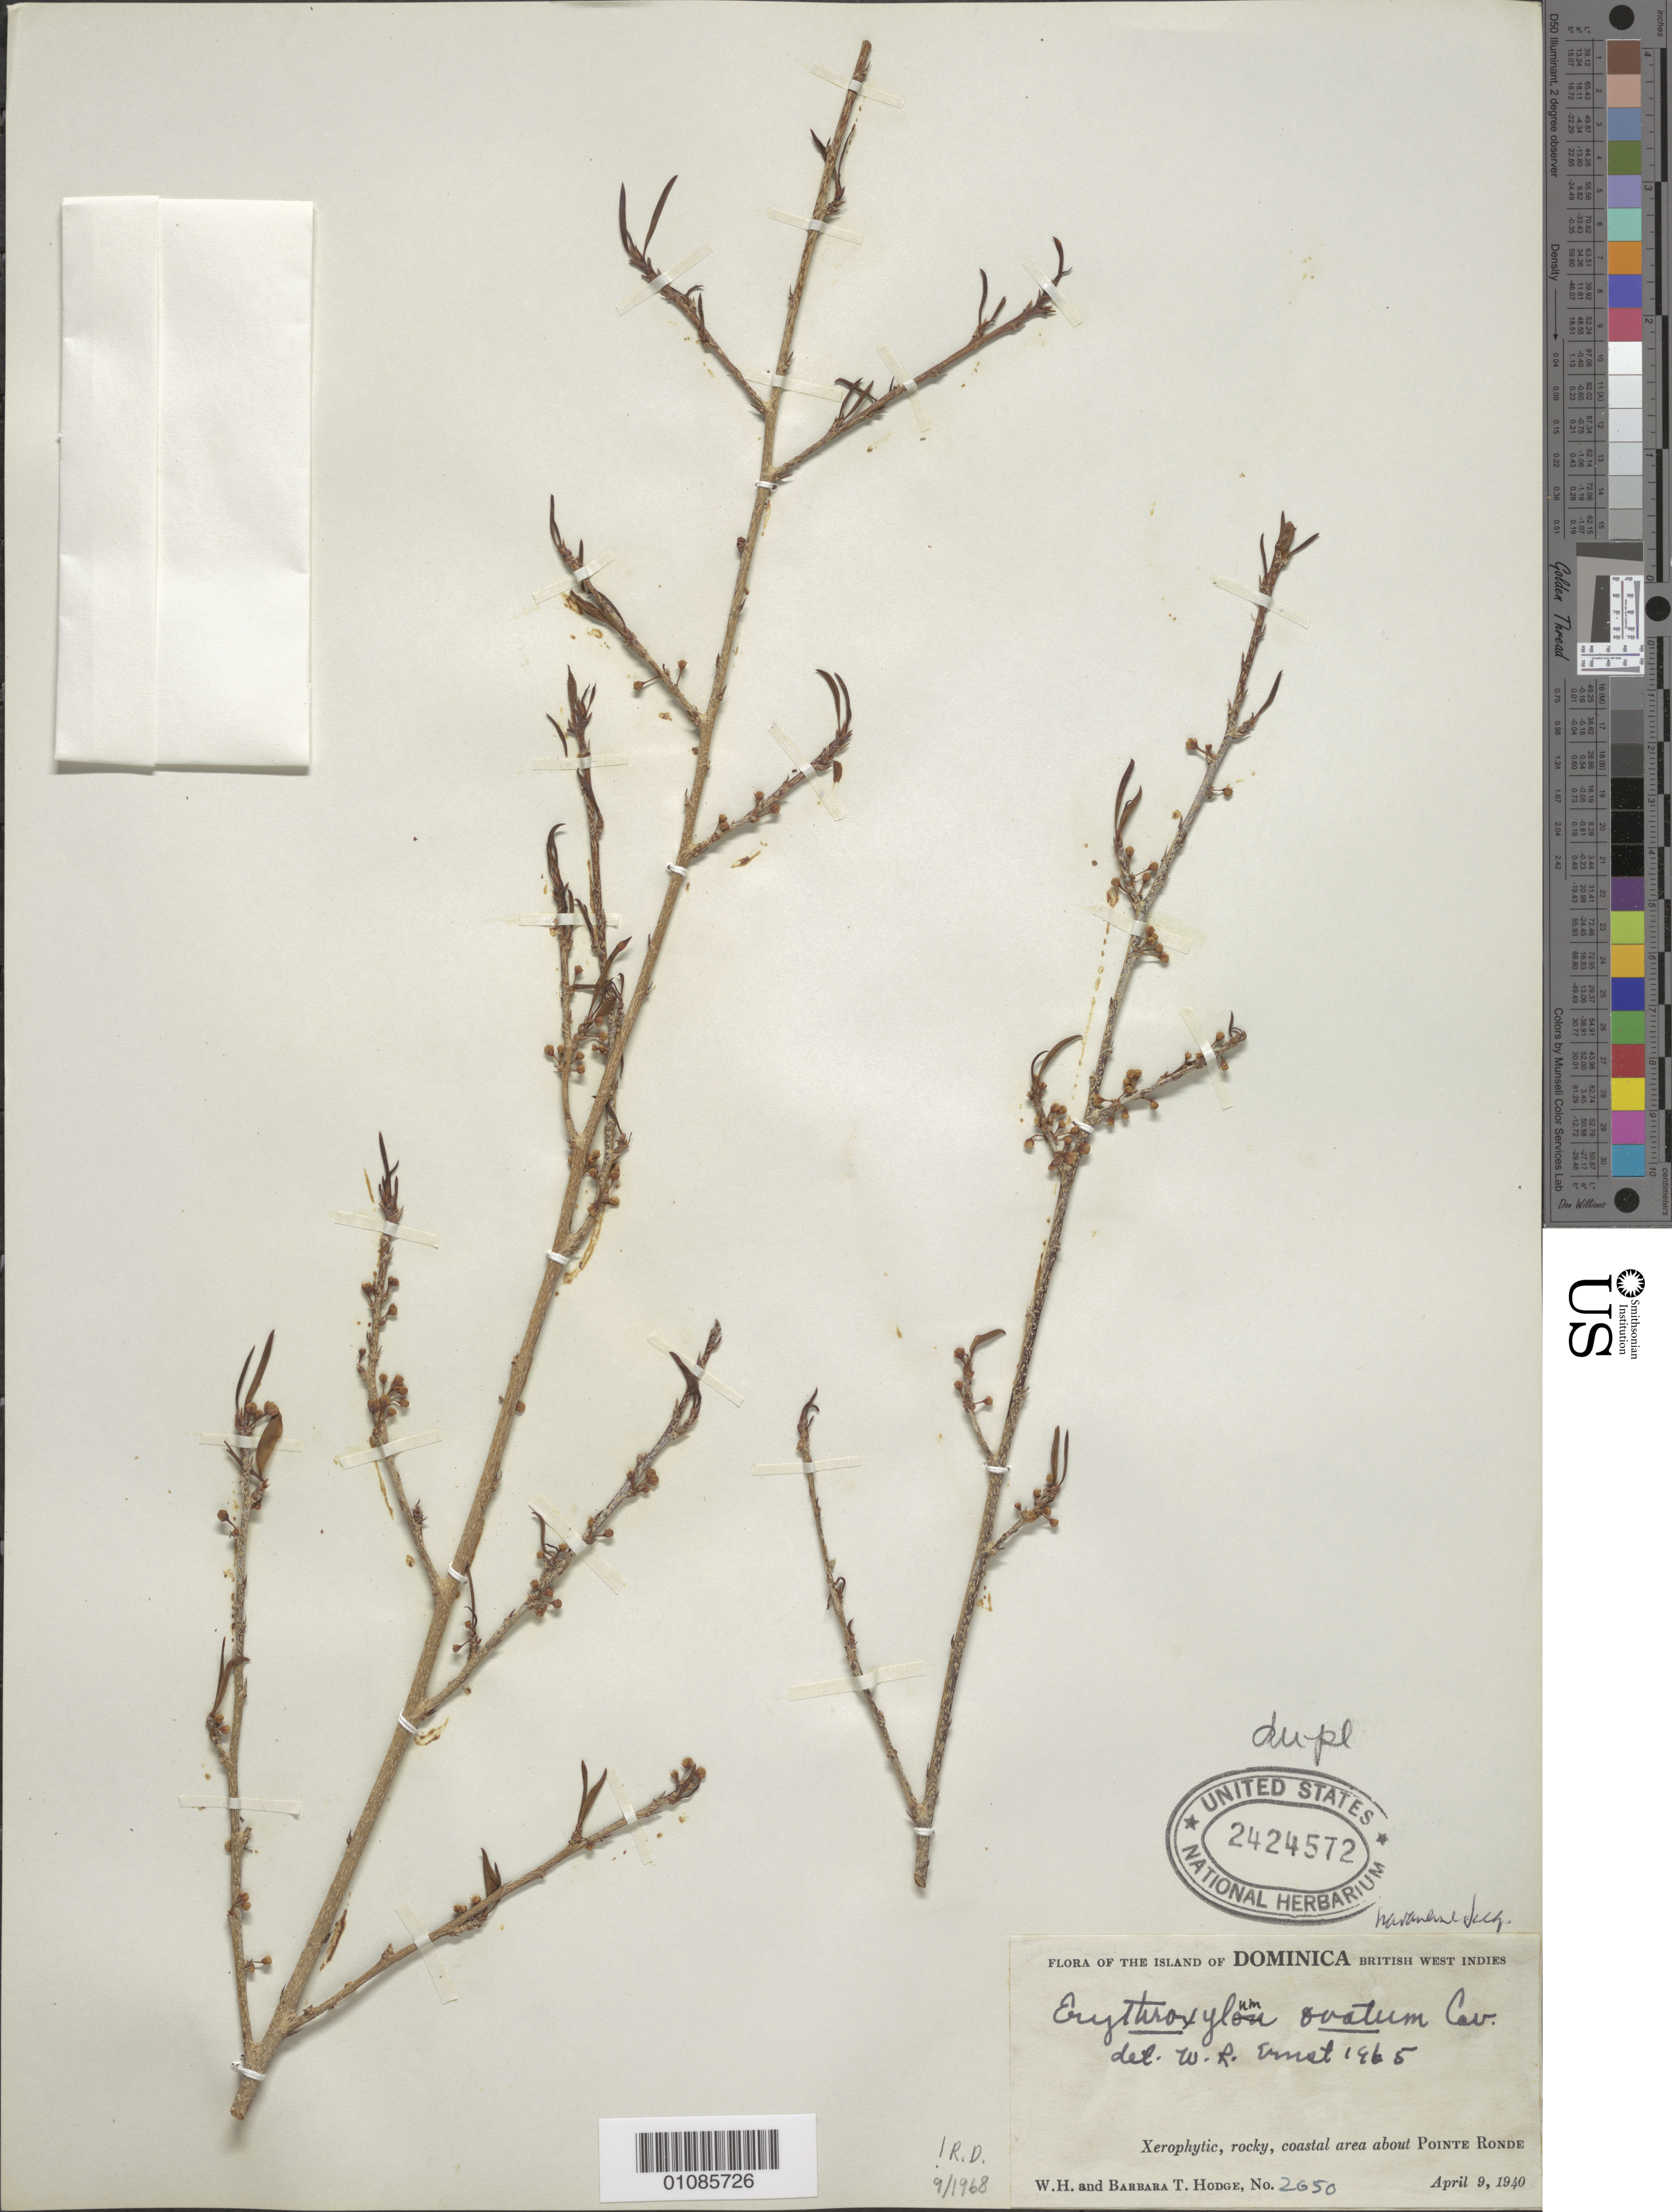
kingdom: Plantae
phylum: Tracheophyta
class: Magnoliopsida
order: Malpighiales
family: Erythroxylaceae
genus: Erythroxylum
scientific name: Erythroxylum havanense var. havanense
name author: Jacq.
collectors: B. Hodge & W. Hodge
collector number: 2650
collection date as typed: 09 Apr 1940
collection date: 1940-04-09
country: Dominica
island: Dominica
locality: Coastal area about Pointe Ronde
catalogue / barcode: US 2424572